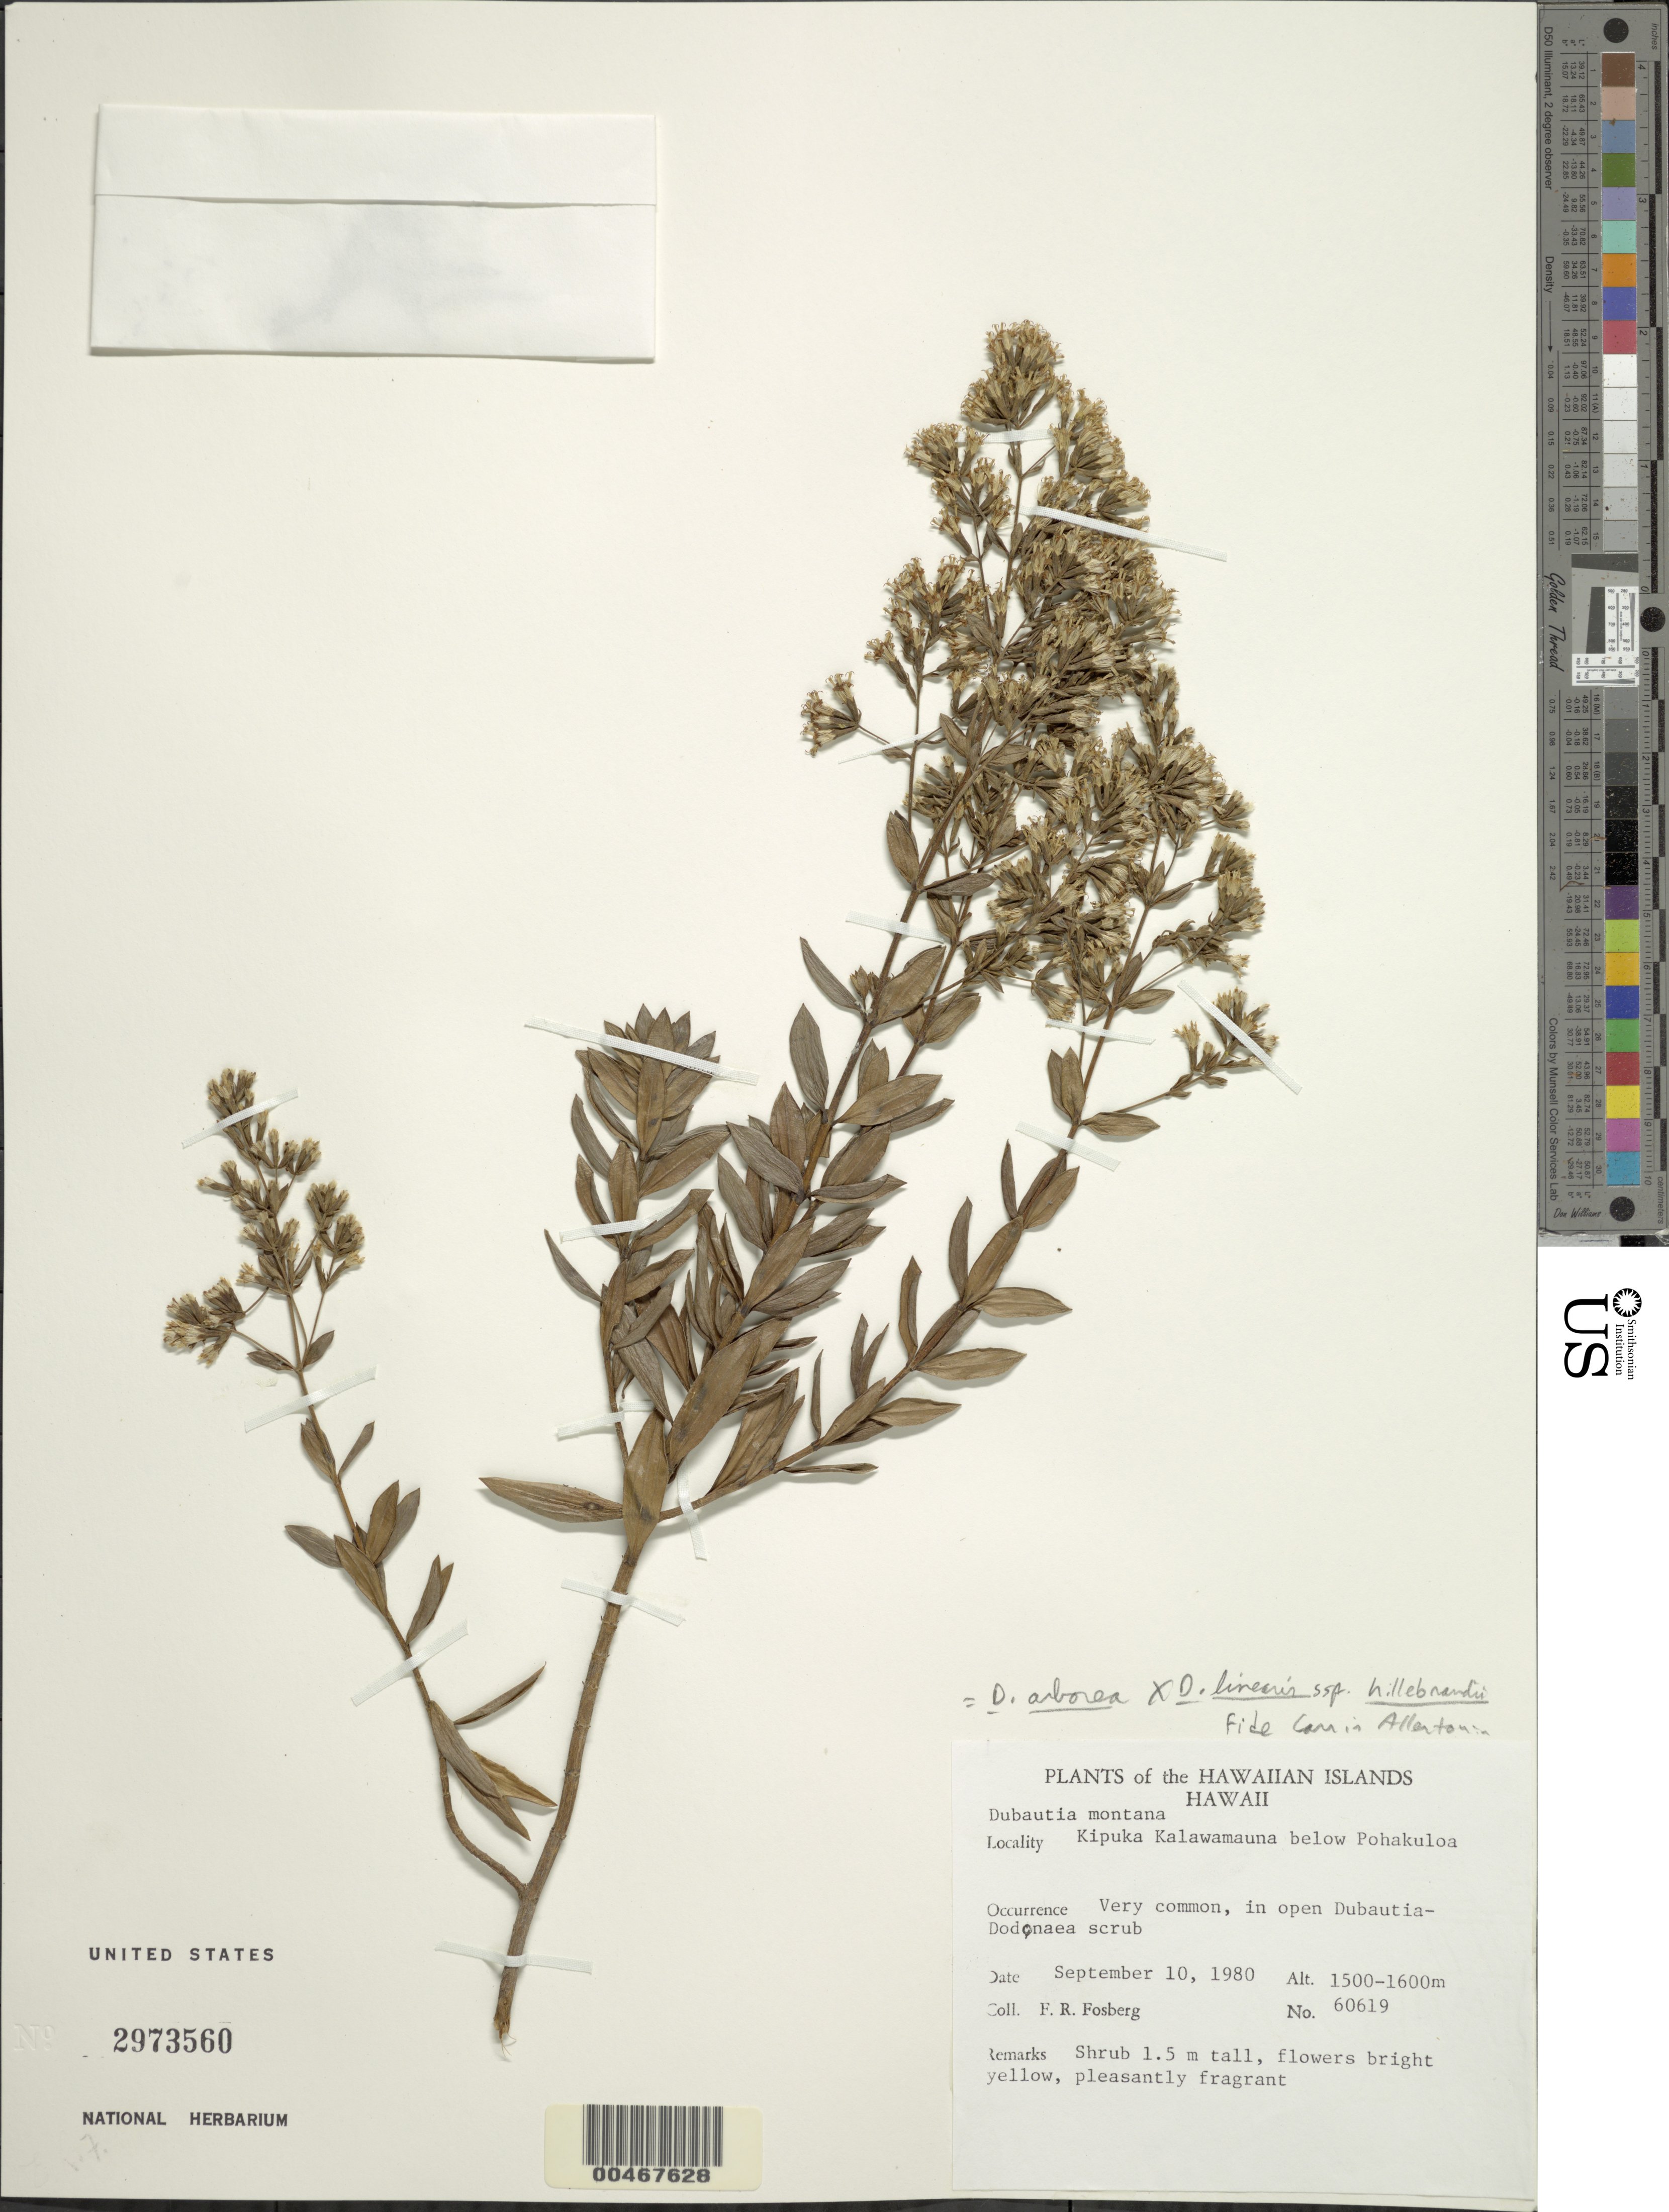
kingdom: Plantae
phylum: Tracheophyta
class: Magnoliopsida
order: Asterales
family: Asteraceae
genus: Dubautia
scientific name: Dubautia arborea x D. linearis subsp. hillebrandii (H. Mann) G.D. Carr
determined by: Carr, G. D.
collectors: F. R. Fosberg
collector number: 60619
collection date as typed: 10 Sep 1980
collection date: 1980-09-10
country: United States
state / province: Hawaii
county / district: Hawaii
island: Hawaii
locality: Kipuka Kalawamauna below Pohakuloa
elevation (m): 457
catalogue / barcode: US 73560